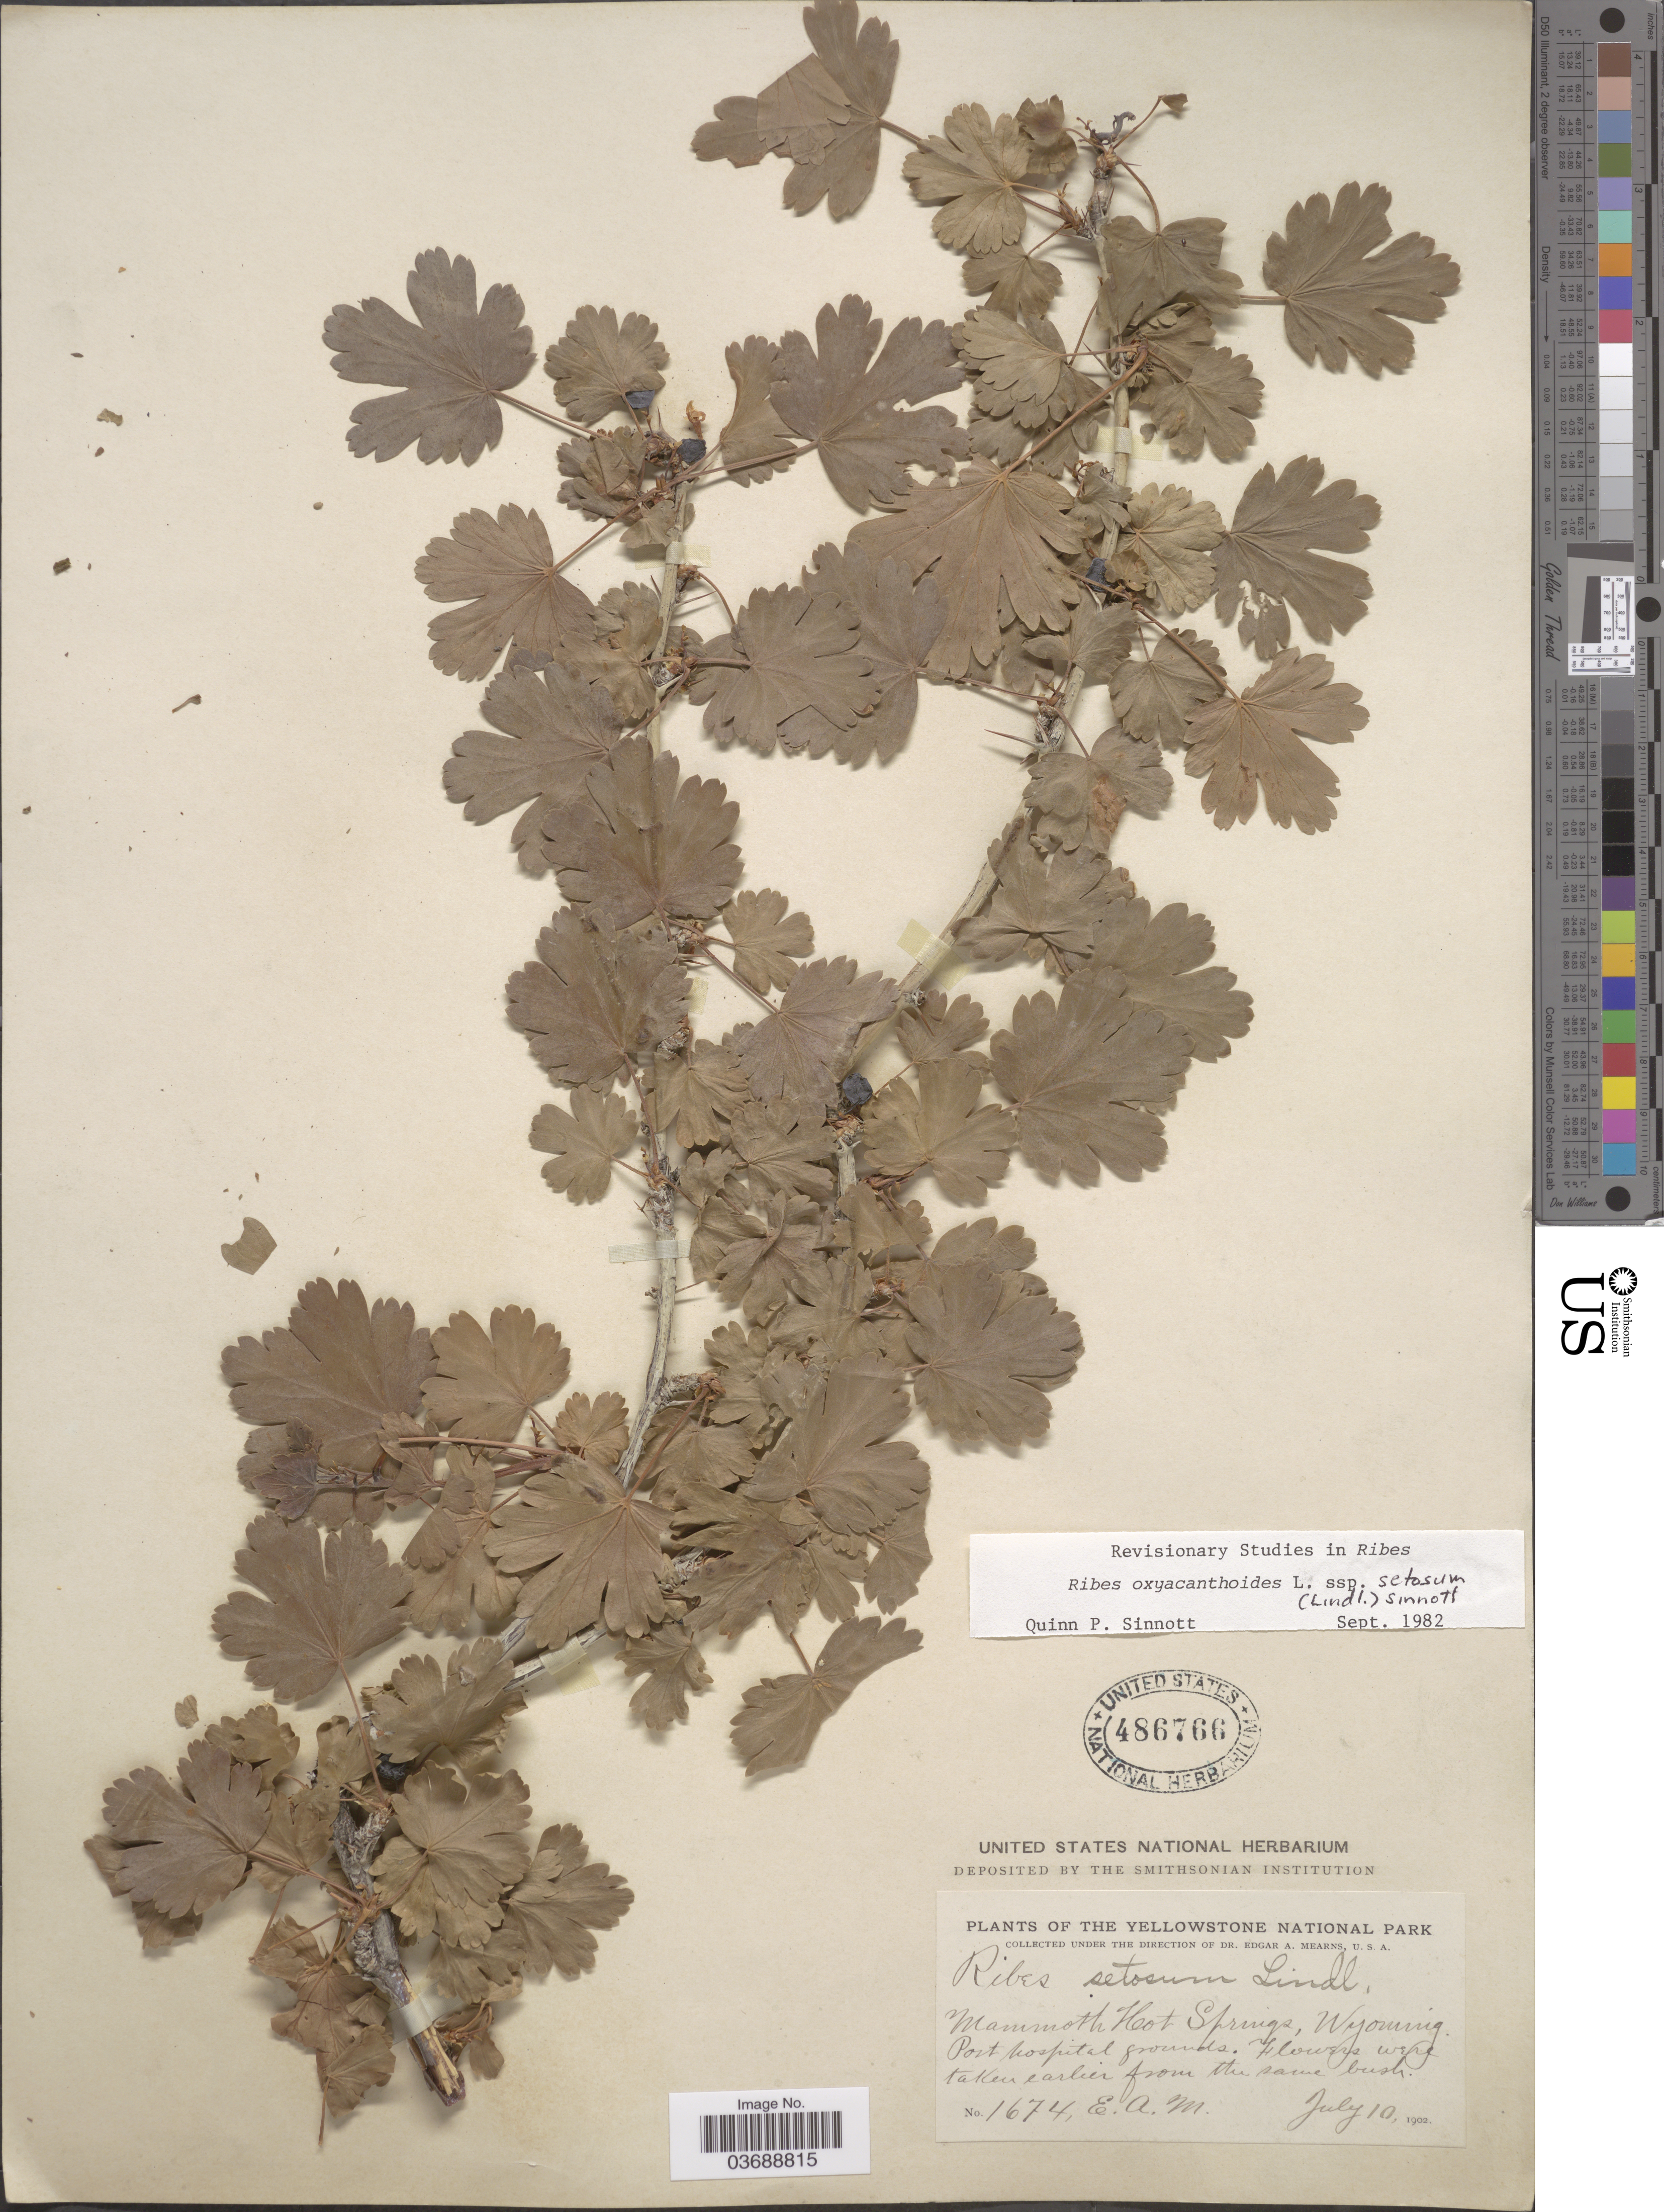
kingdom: Plantae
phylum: Tracheophyta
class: Magnoliopsida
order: Saxifragales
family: Grossulariaceae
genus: Ribes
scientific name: Ribes oxyacanthoides subsp. setosum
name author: (Lindl.) Q.P. Sinnott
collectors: E. A. Mearns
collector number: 1674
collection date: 1902-07-10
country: United States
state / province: Wyoming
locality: The Yellowstone National Park. Mammoth Hot Springs. Post hospital grounds.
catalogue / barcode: US 486766